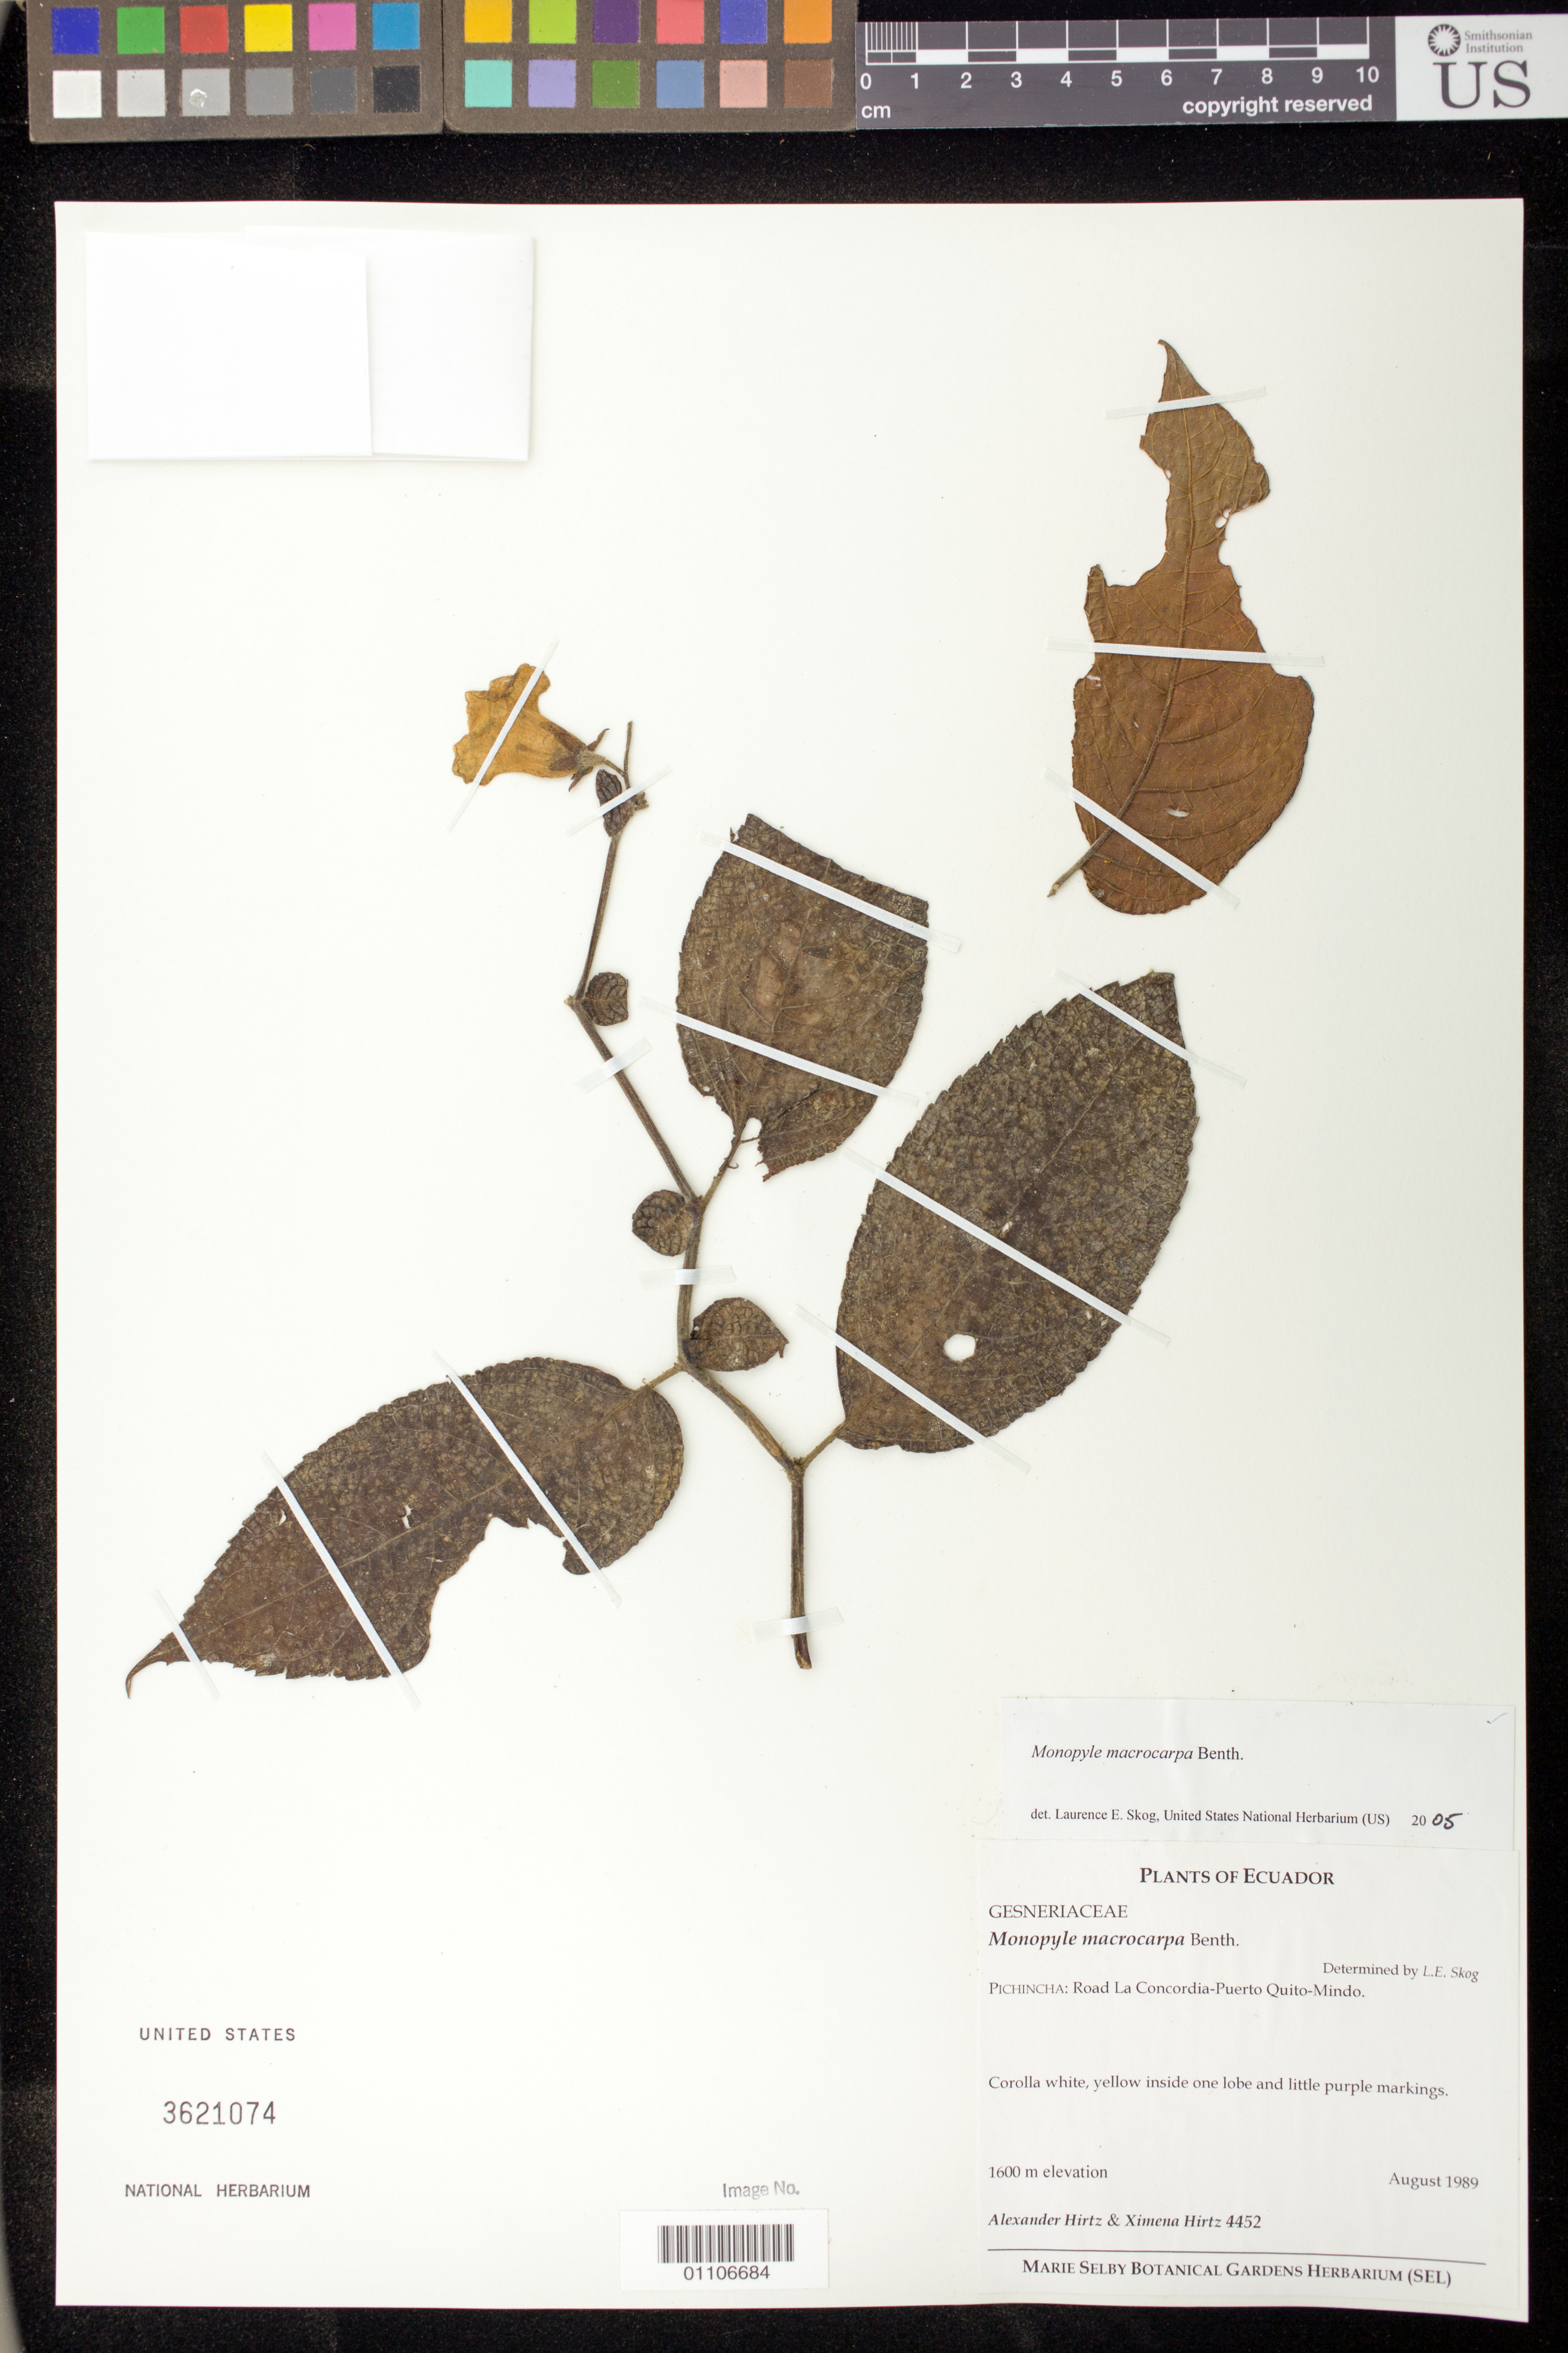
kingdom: Plantae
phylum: Tracheophyta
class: Magnoliopsida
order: Lamiales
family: Gesneriaceae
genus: Monopyle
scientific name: Monopyle macrocarpa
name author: Benth.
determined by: Skog, Laurence E.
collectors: A. Hirtz & X. Hirtz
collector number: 4452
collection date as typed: Aug 1989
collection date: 1989-08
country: Ecuador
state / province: Pichincha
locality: Road La Concordia-Puerto Quito-Mindo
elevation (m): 1600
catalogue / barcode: US 3621074